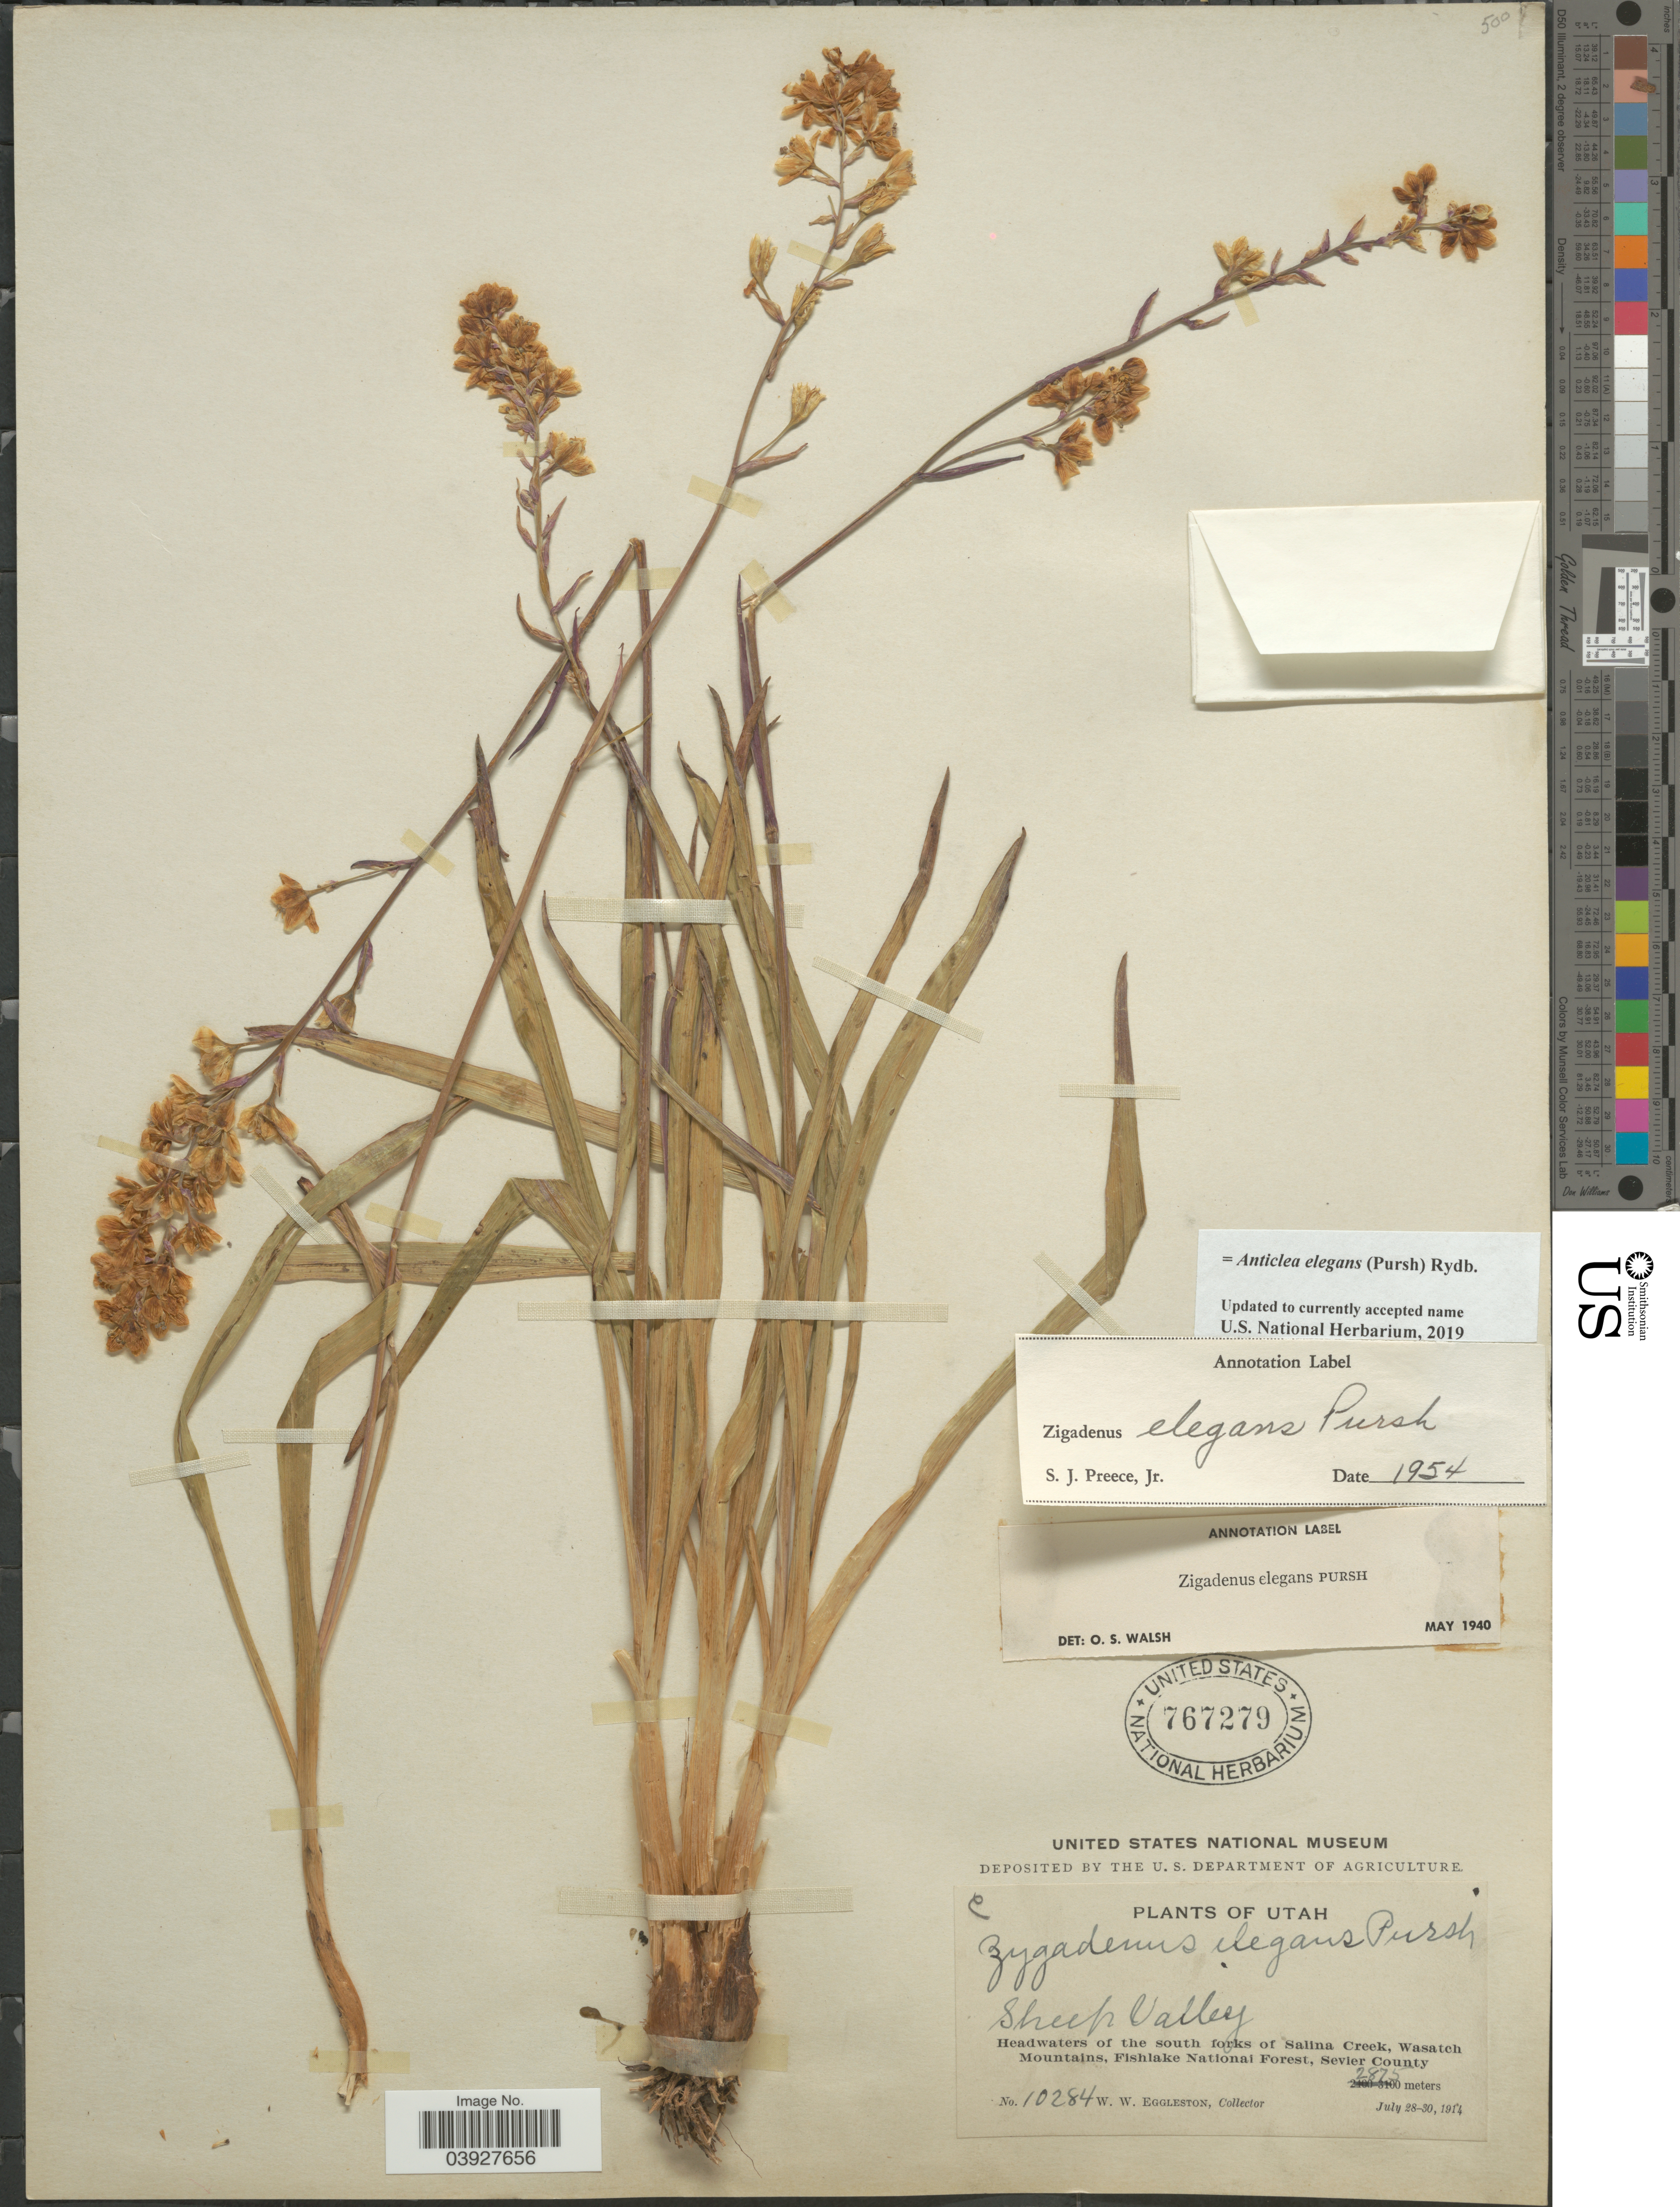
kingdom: Plantae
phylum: Tracheophyta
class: Liliopsida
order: Liliales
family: Melanthiaceae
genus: Anticlea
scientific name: Anticlea elegans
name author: (Pursh) Rydb.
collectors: W. W. Eggleston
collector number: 10284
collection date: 1914-07-28/1914-07-30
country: United States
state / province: Utah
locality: Sheep Valley. Headwaters of the south forks of Salina Creek, Wasatch Mountains, Fishlake National Forest, Sevier County.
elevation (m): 2875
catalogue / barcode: US 767279